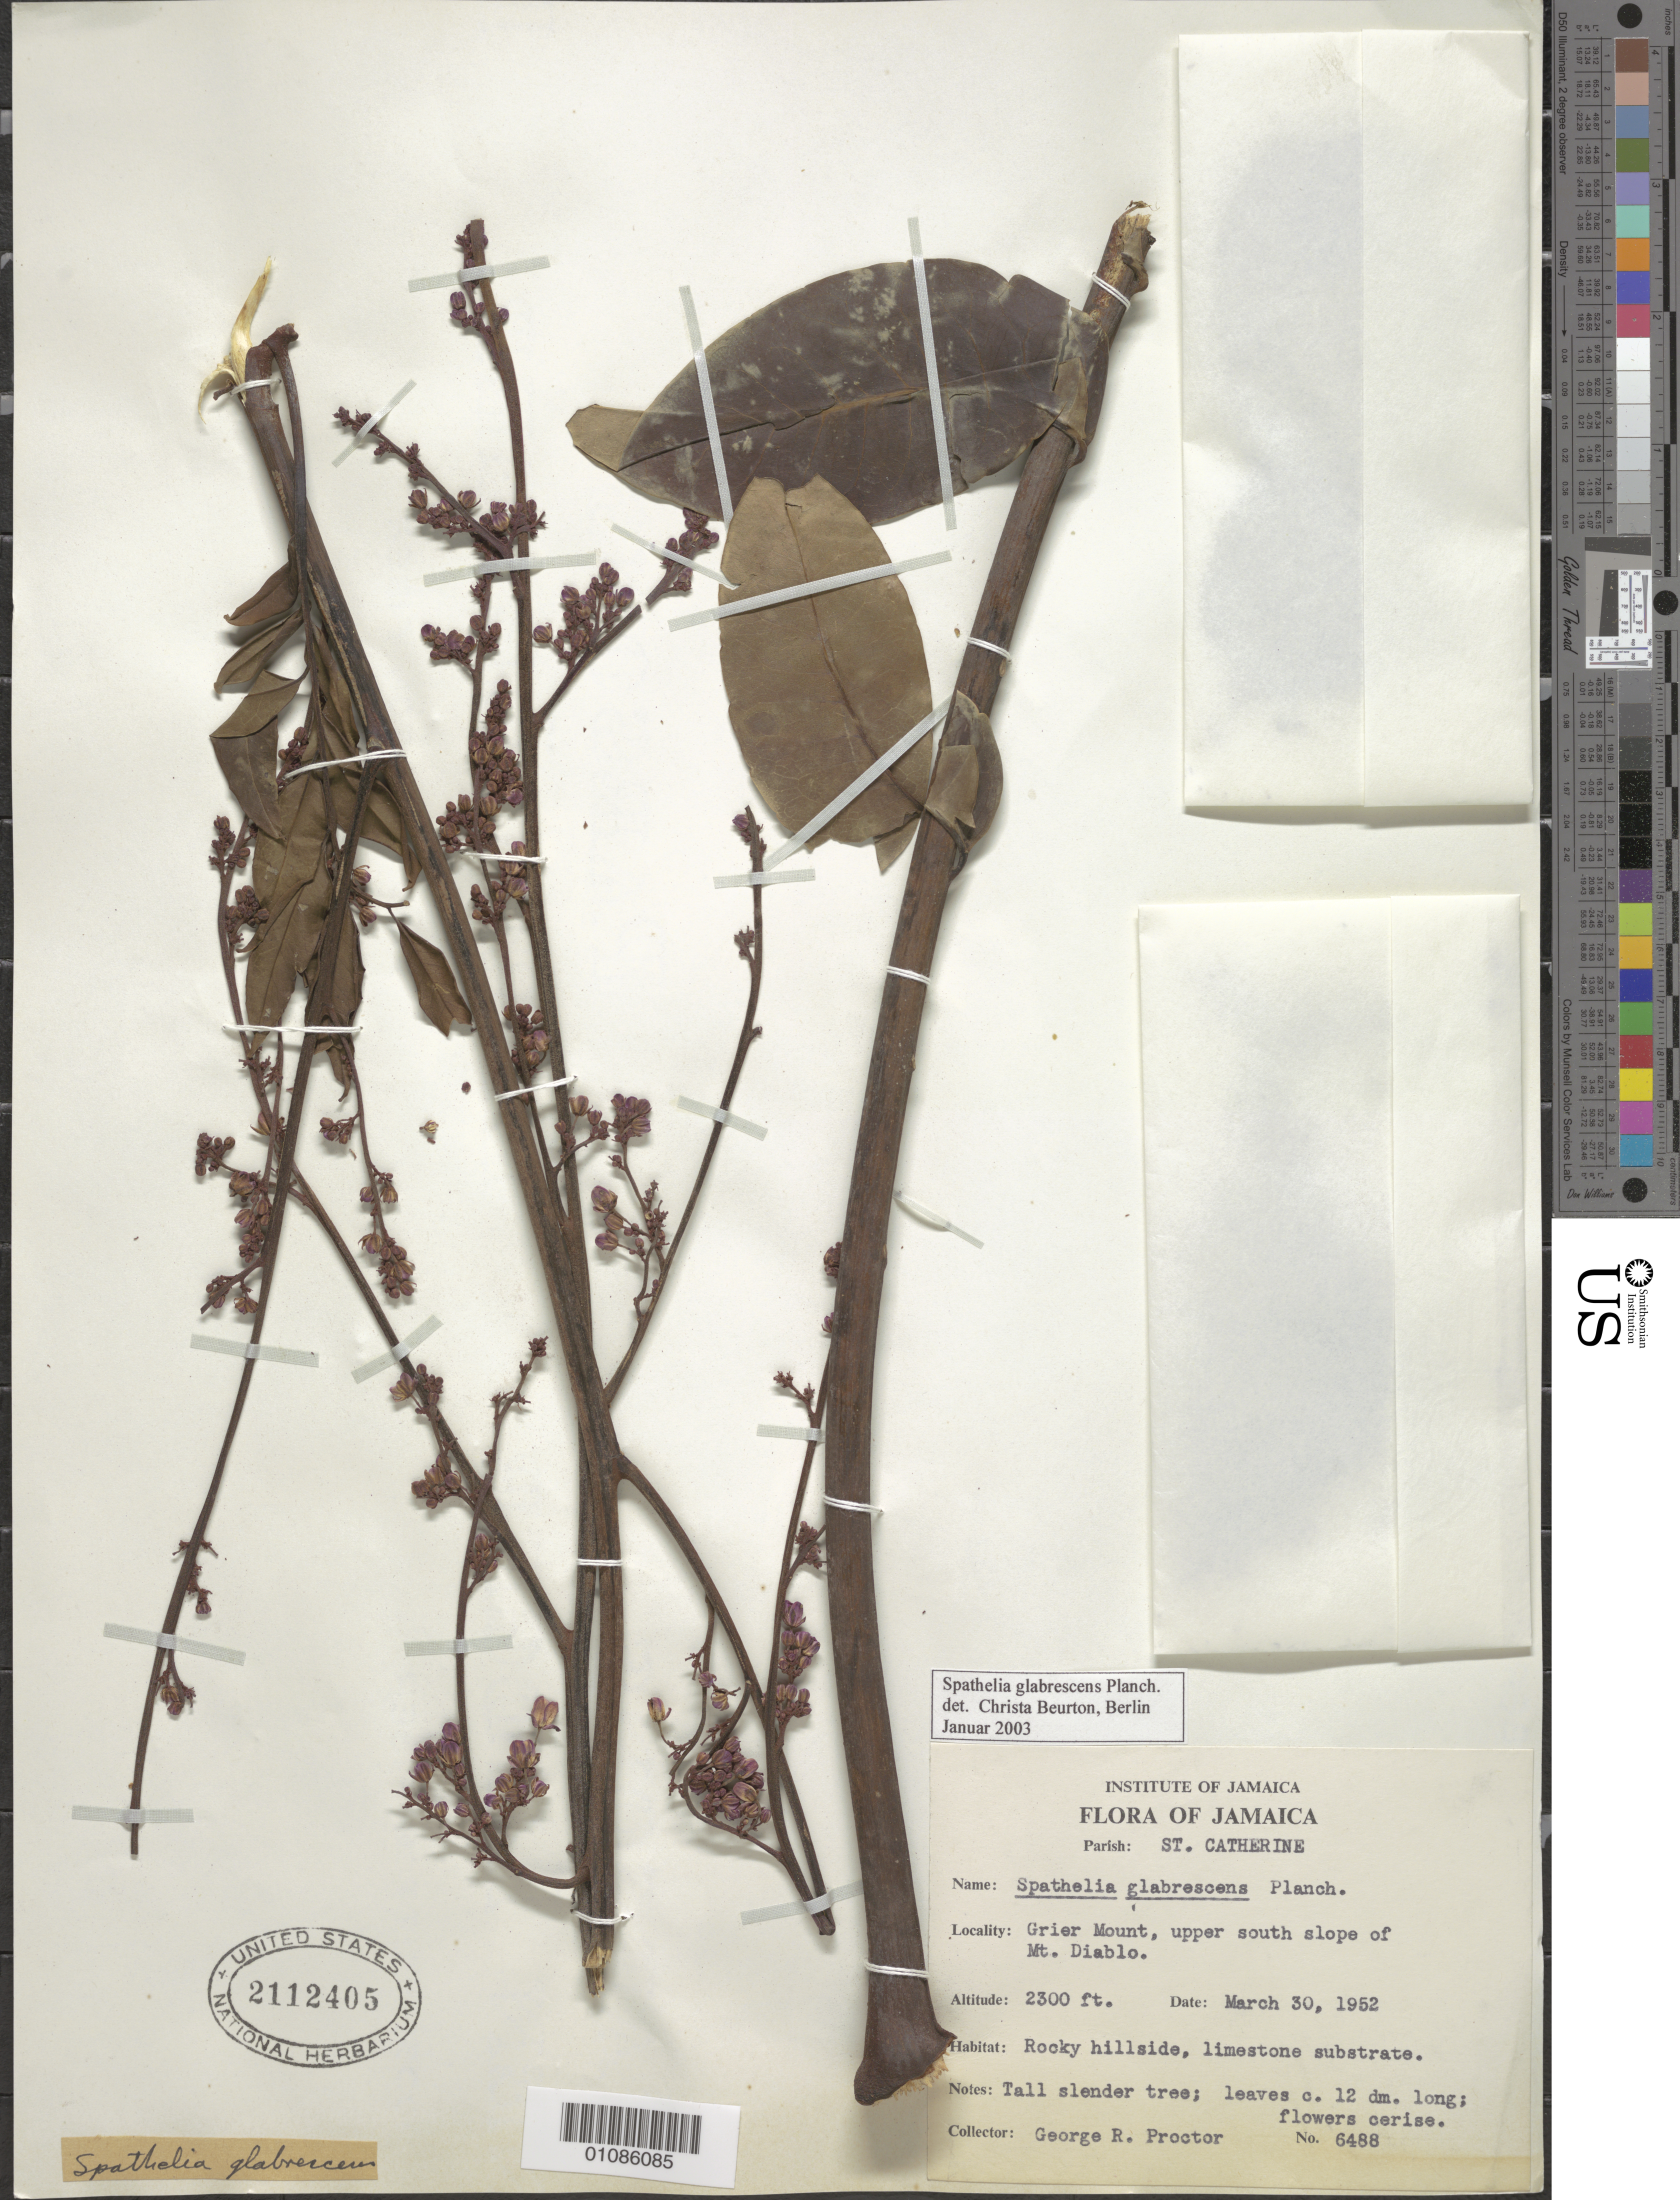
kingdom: Plantae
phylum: Tracheophyta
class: Magnoliopsida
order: Sapindales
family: Rutaceae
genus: Spathelia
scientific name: Spathelia glabrescens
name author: Planch.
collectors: G. R. Proctor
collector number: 6488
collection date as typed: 30 Mar 1952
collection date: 1952-03-30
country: Jamaica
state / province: Saint Catherine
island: Jamaica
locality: Rocky hillside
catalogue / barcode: US 2112405